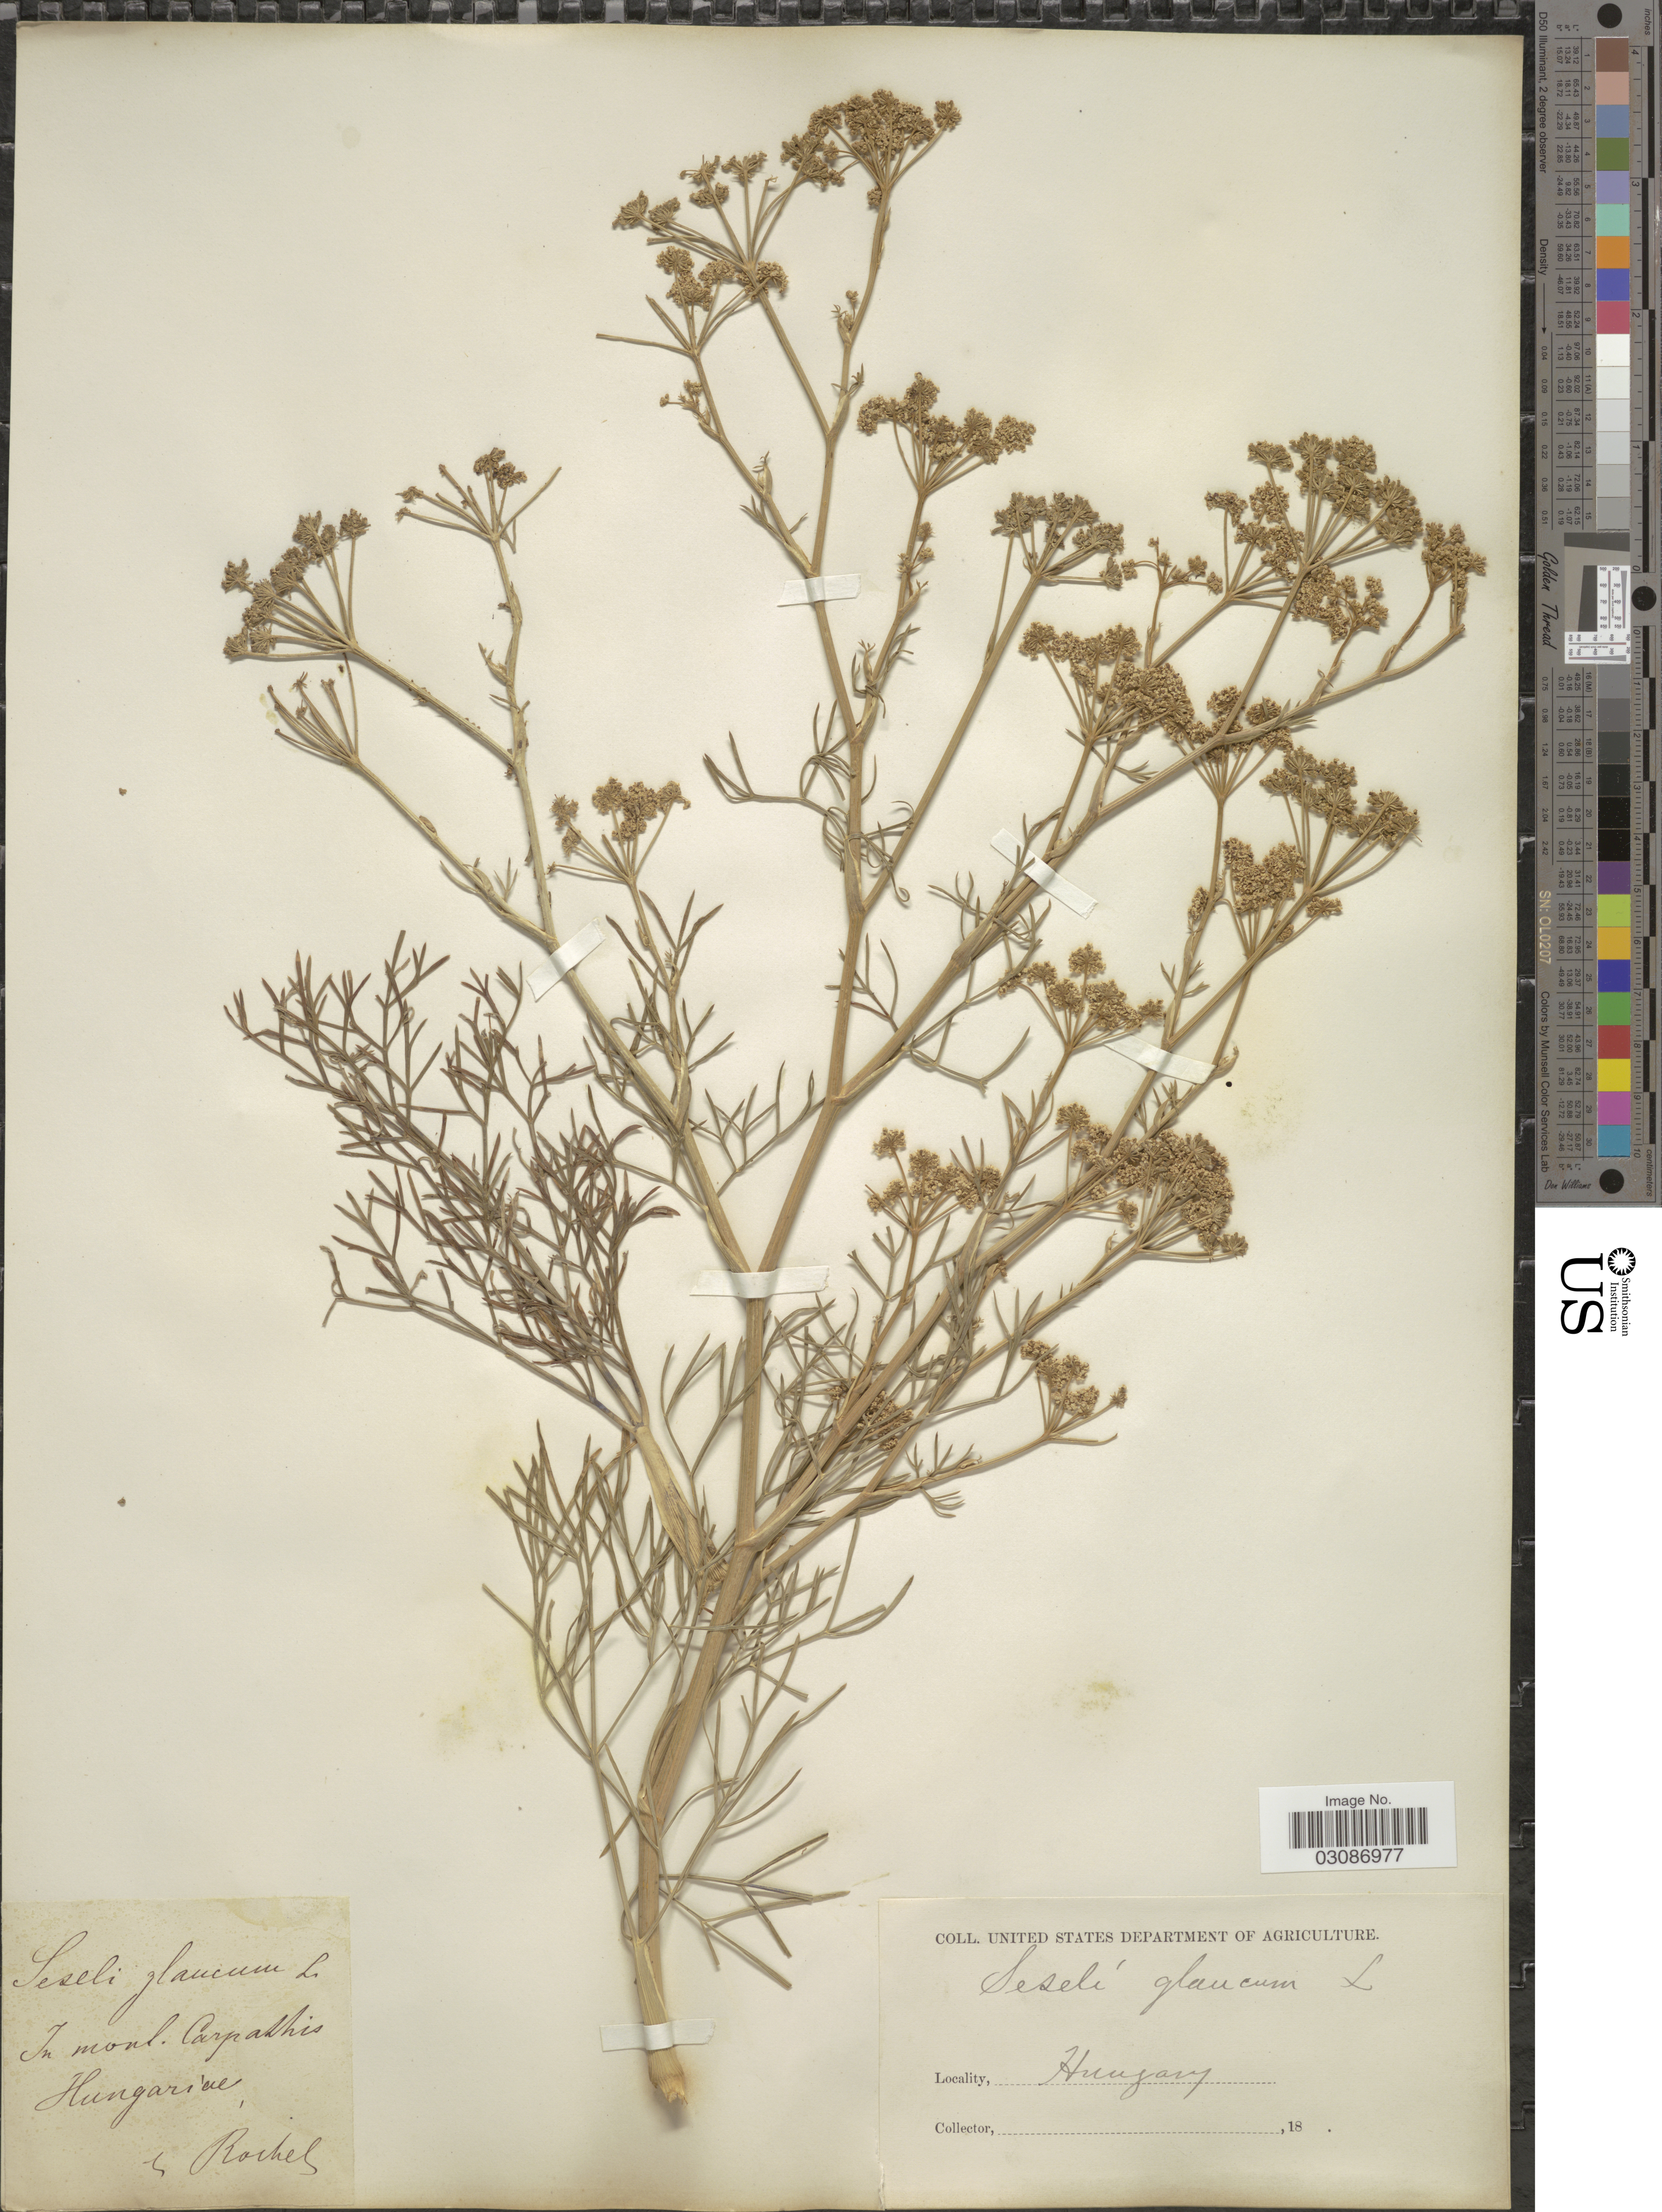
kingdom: Plantae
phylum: Tracheophyta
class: Magnoliopsida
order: Apiales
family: Apiaceae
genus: Seseli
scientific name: Seseli glaucum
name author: L.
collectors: Rochel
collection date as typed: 18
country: Hungary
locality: In mont. Carpathis.